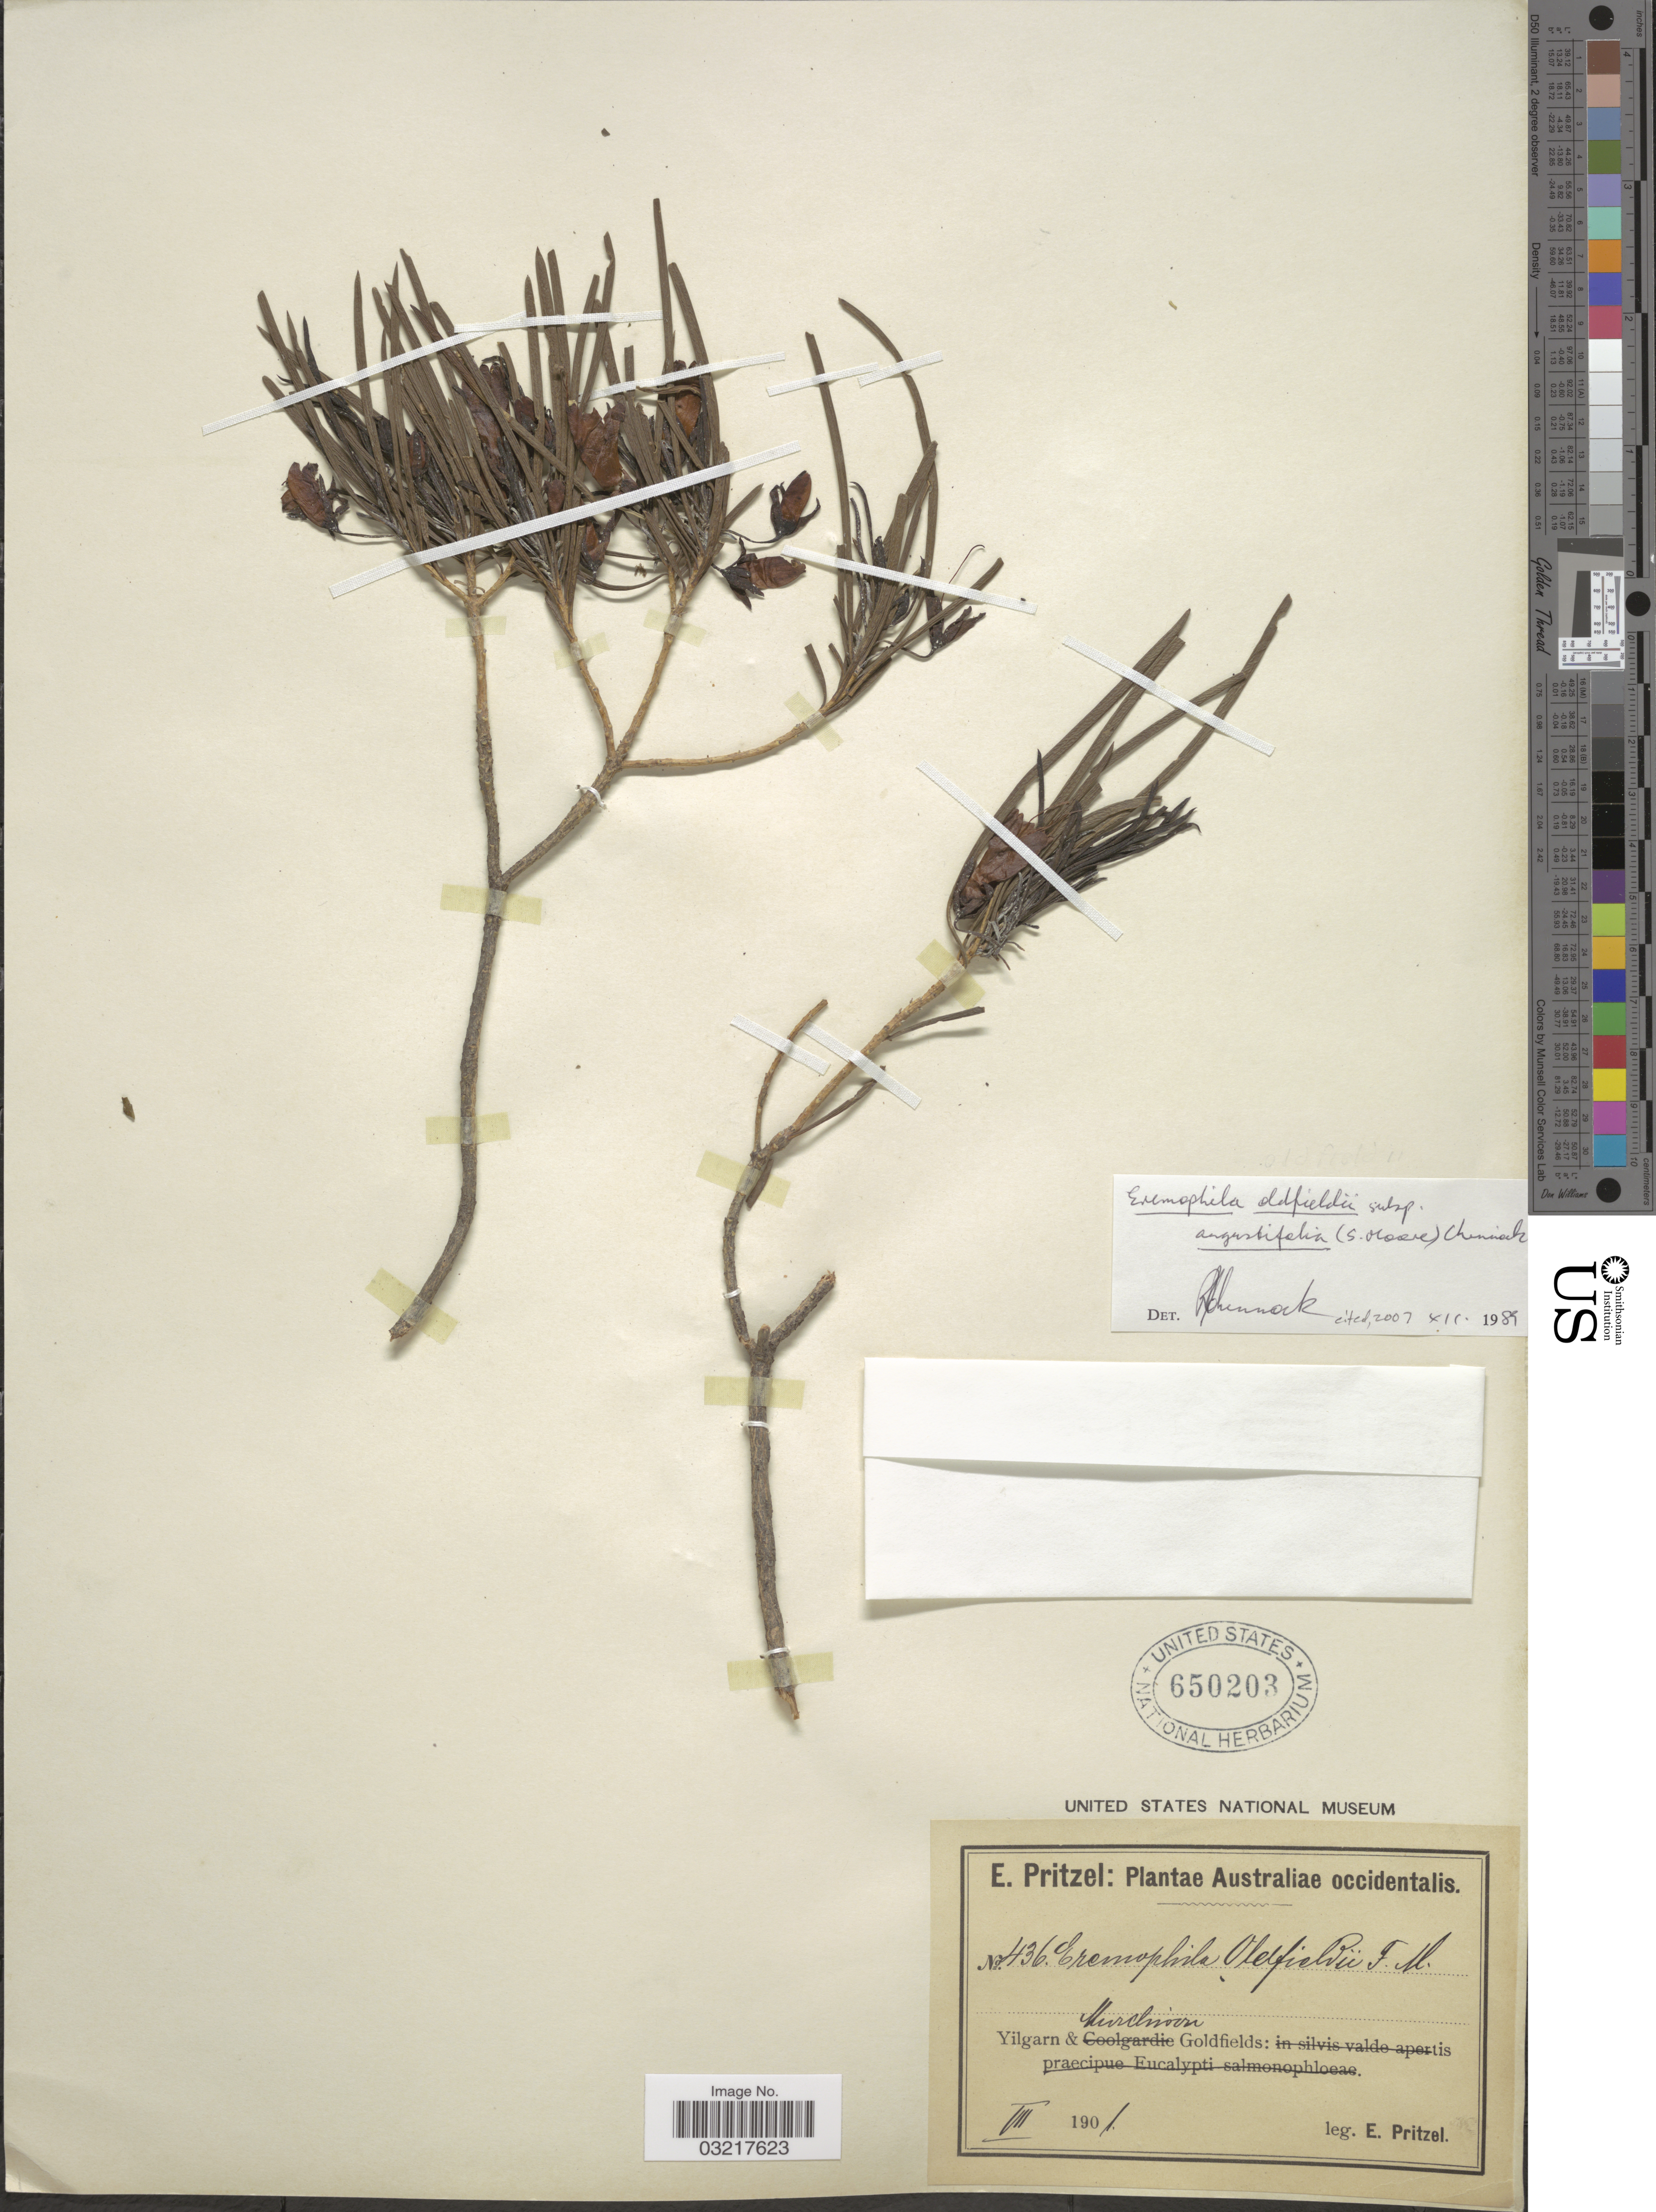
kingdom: Plantae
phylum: Tracheophyta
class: Magnoliopsida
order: Lamiales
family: Scrophulariaceae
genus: Eremophila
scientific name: Eremophila oldfieldii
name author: F. Muell.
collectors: E. G. Pritzel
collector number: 436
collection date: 1901-07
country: Australia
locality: Australiae occidentalis. Yilgarn & Murchison Goldfields.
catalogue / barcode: US 650203